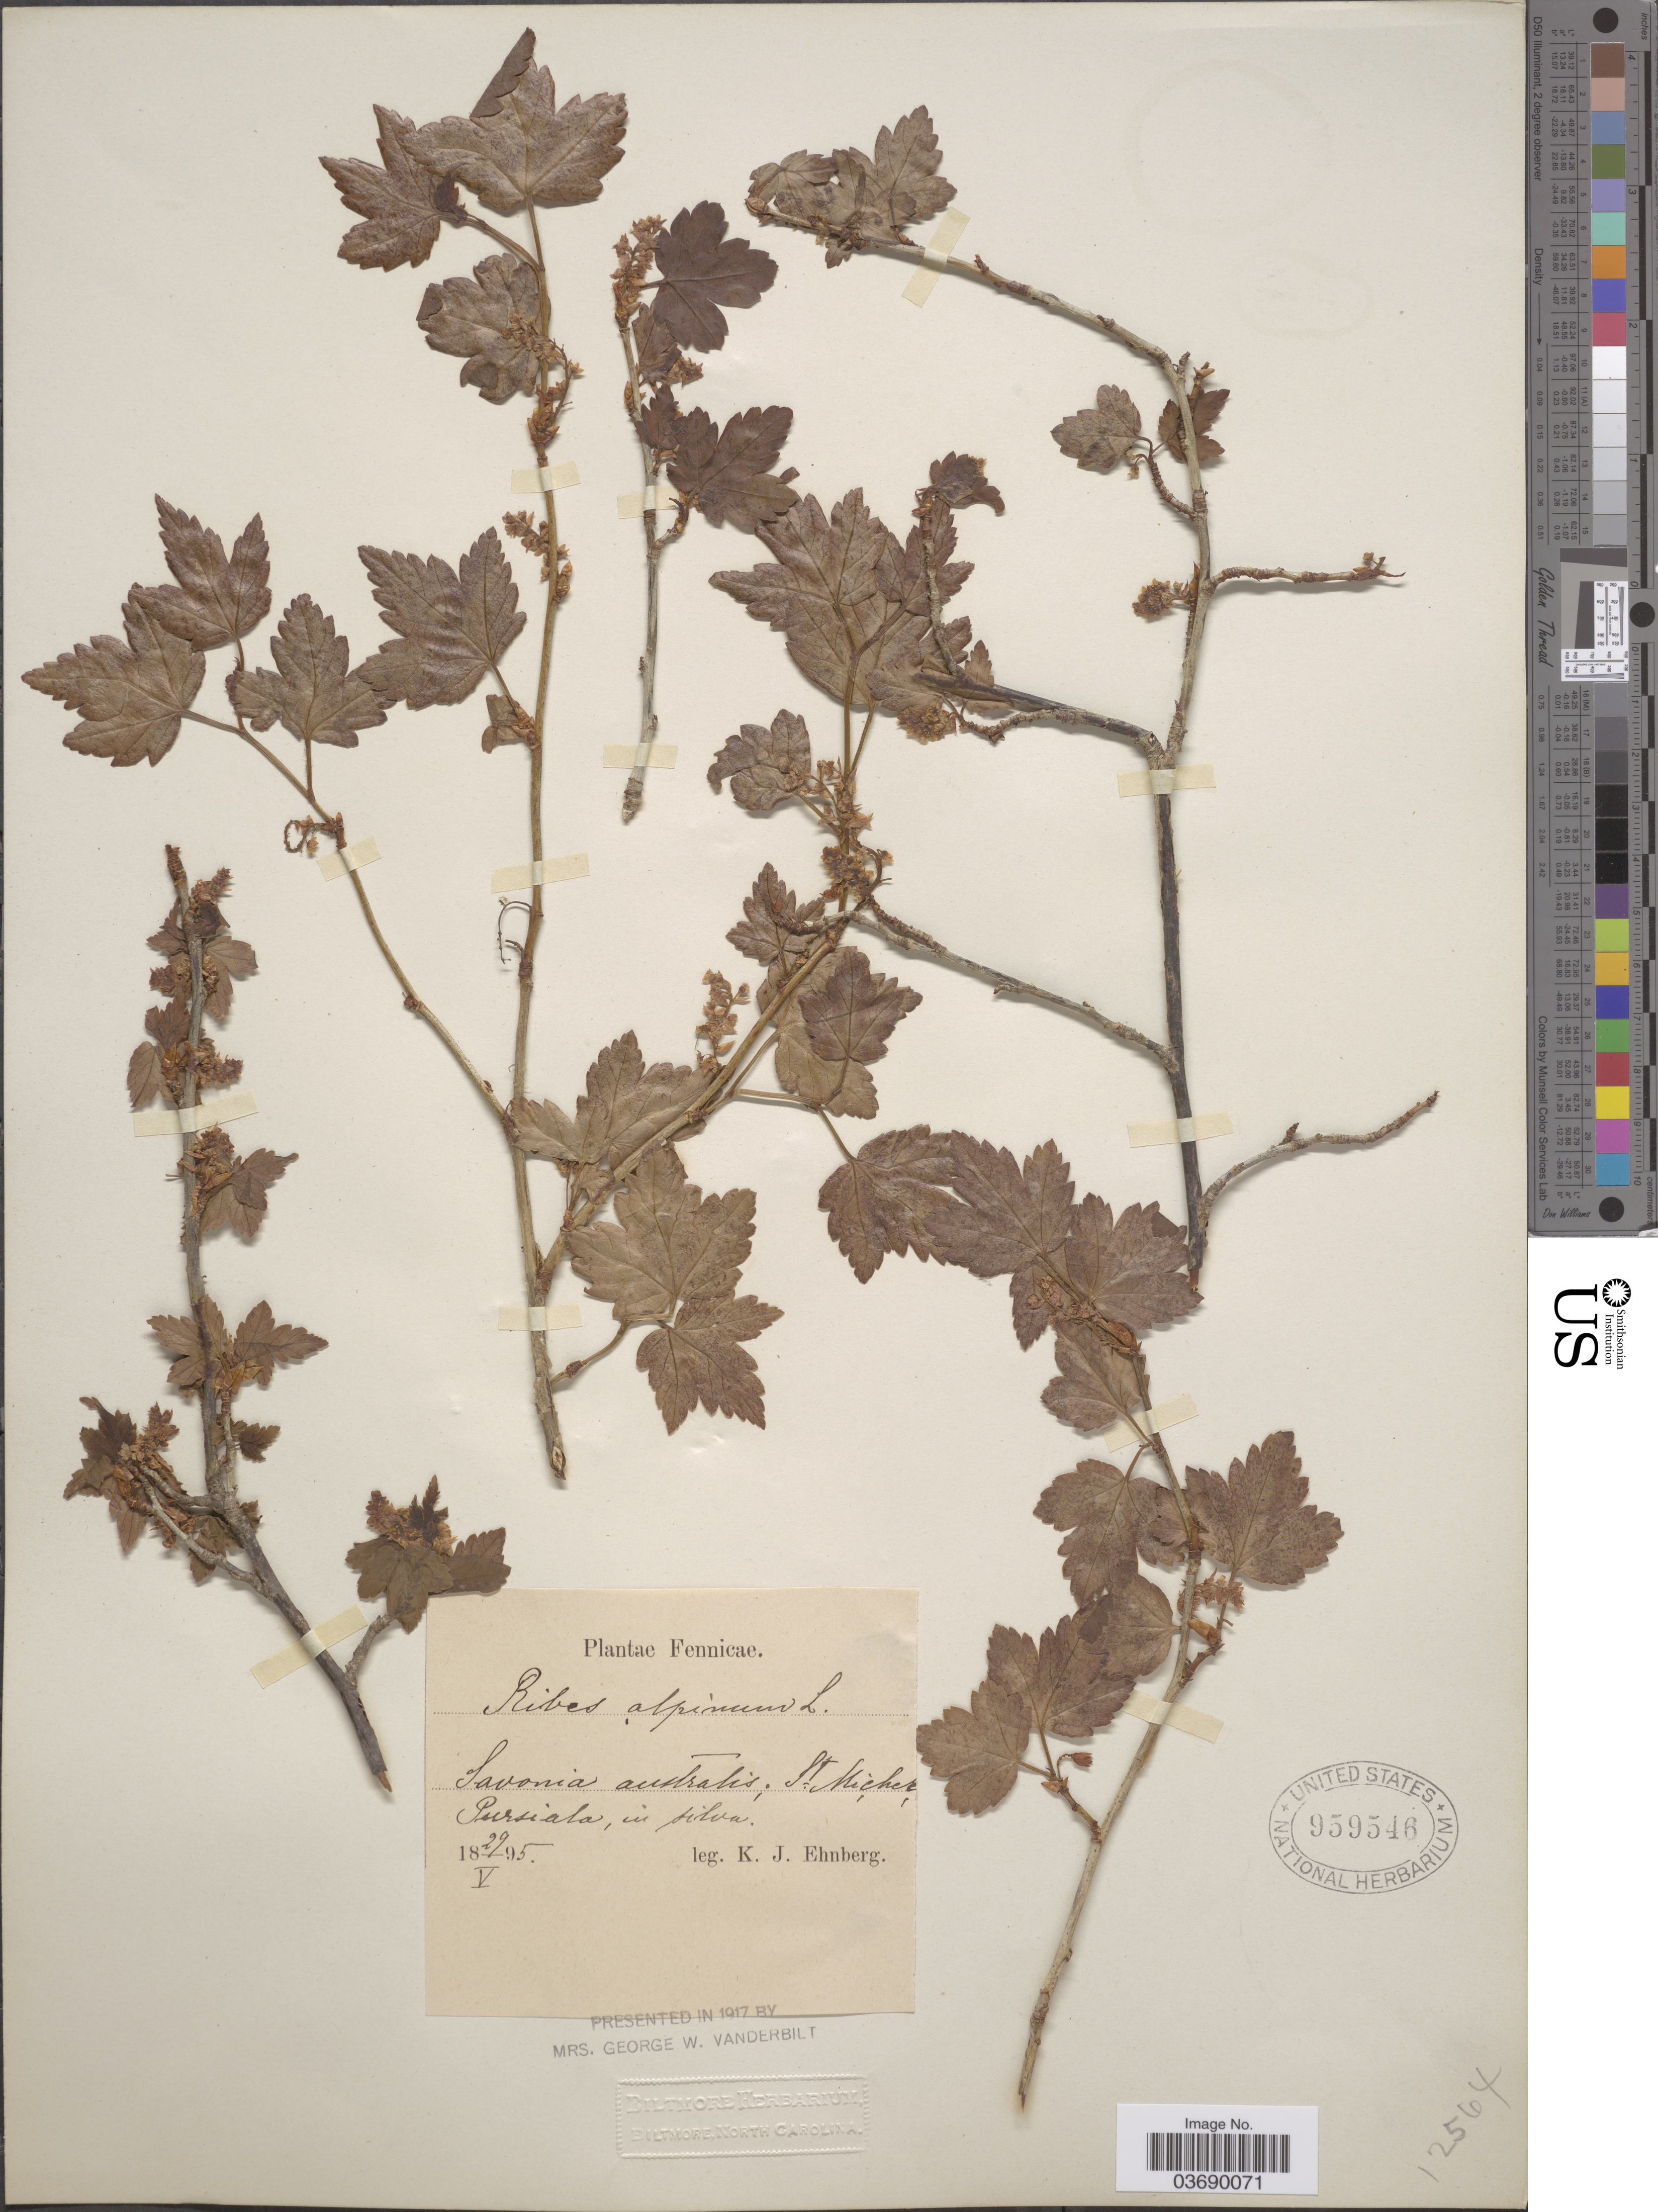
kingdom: Plantae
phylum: Tracheophyta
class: Magnoliopsida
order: Saxifragales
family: Grossulariaceae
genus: Ribes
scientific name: Ribes alpinum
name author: L.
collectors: K. Ehnberg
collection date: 1895-05-29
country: Finland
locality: Fennicae. Savonia australis; St Micher* Pursiala.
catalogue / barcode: US 959546